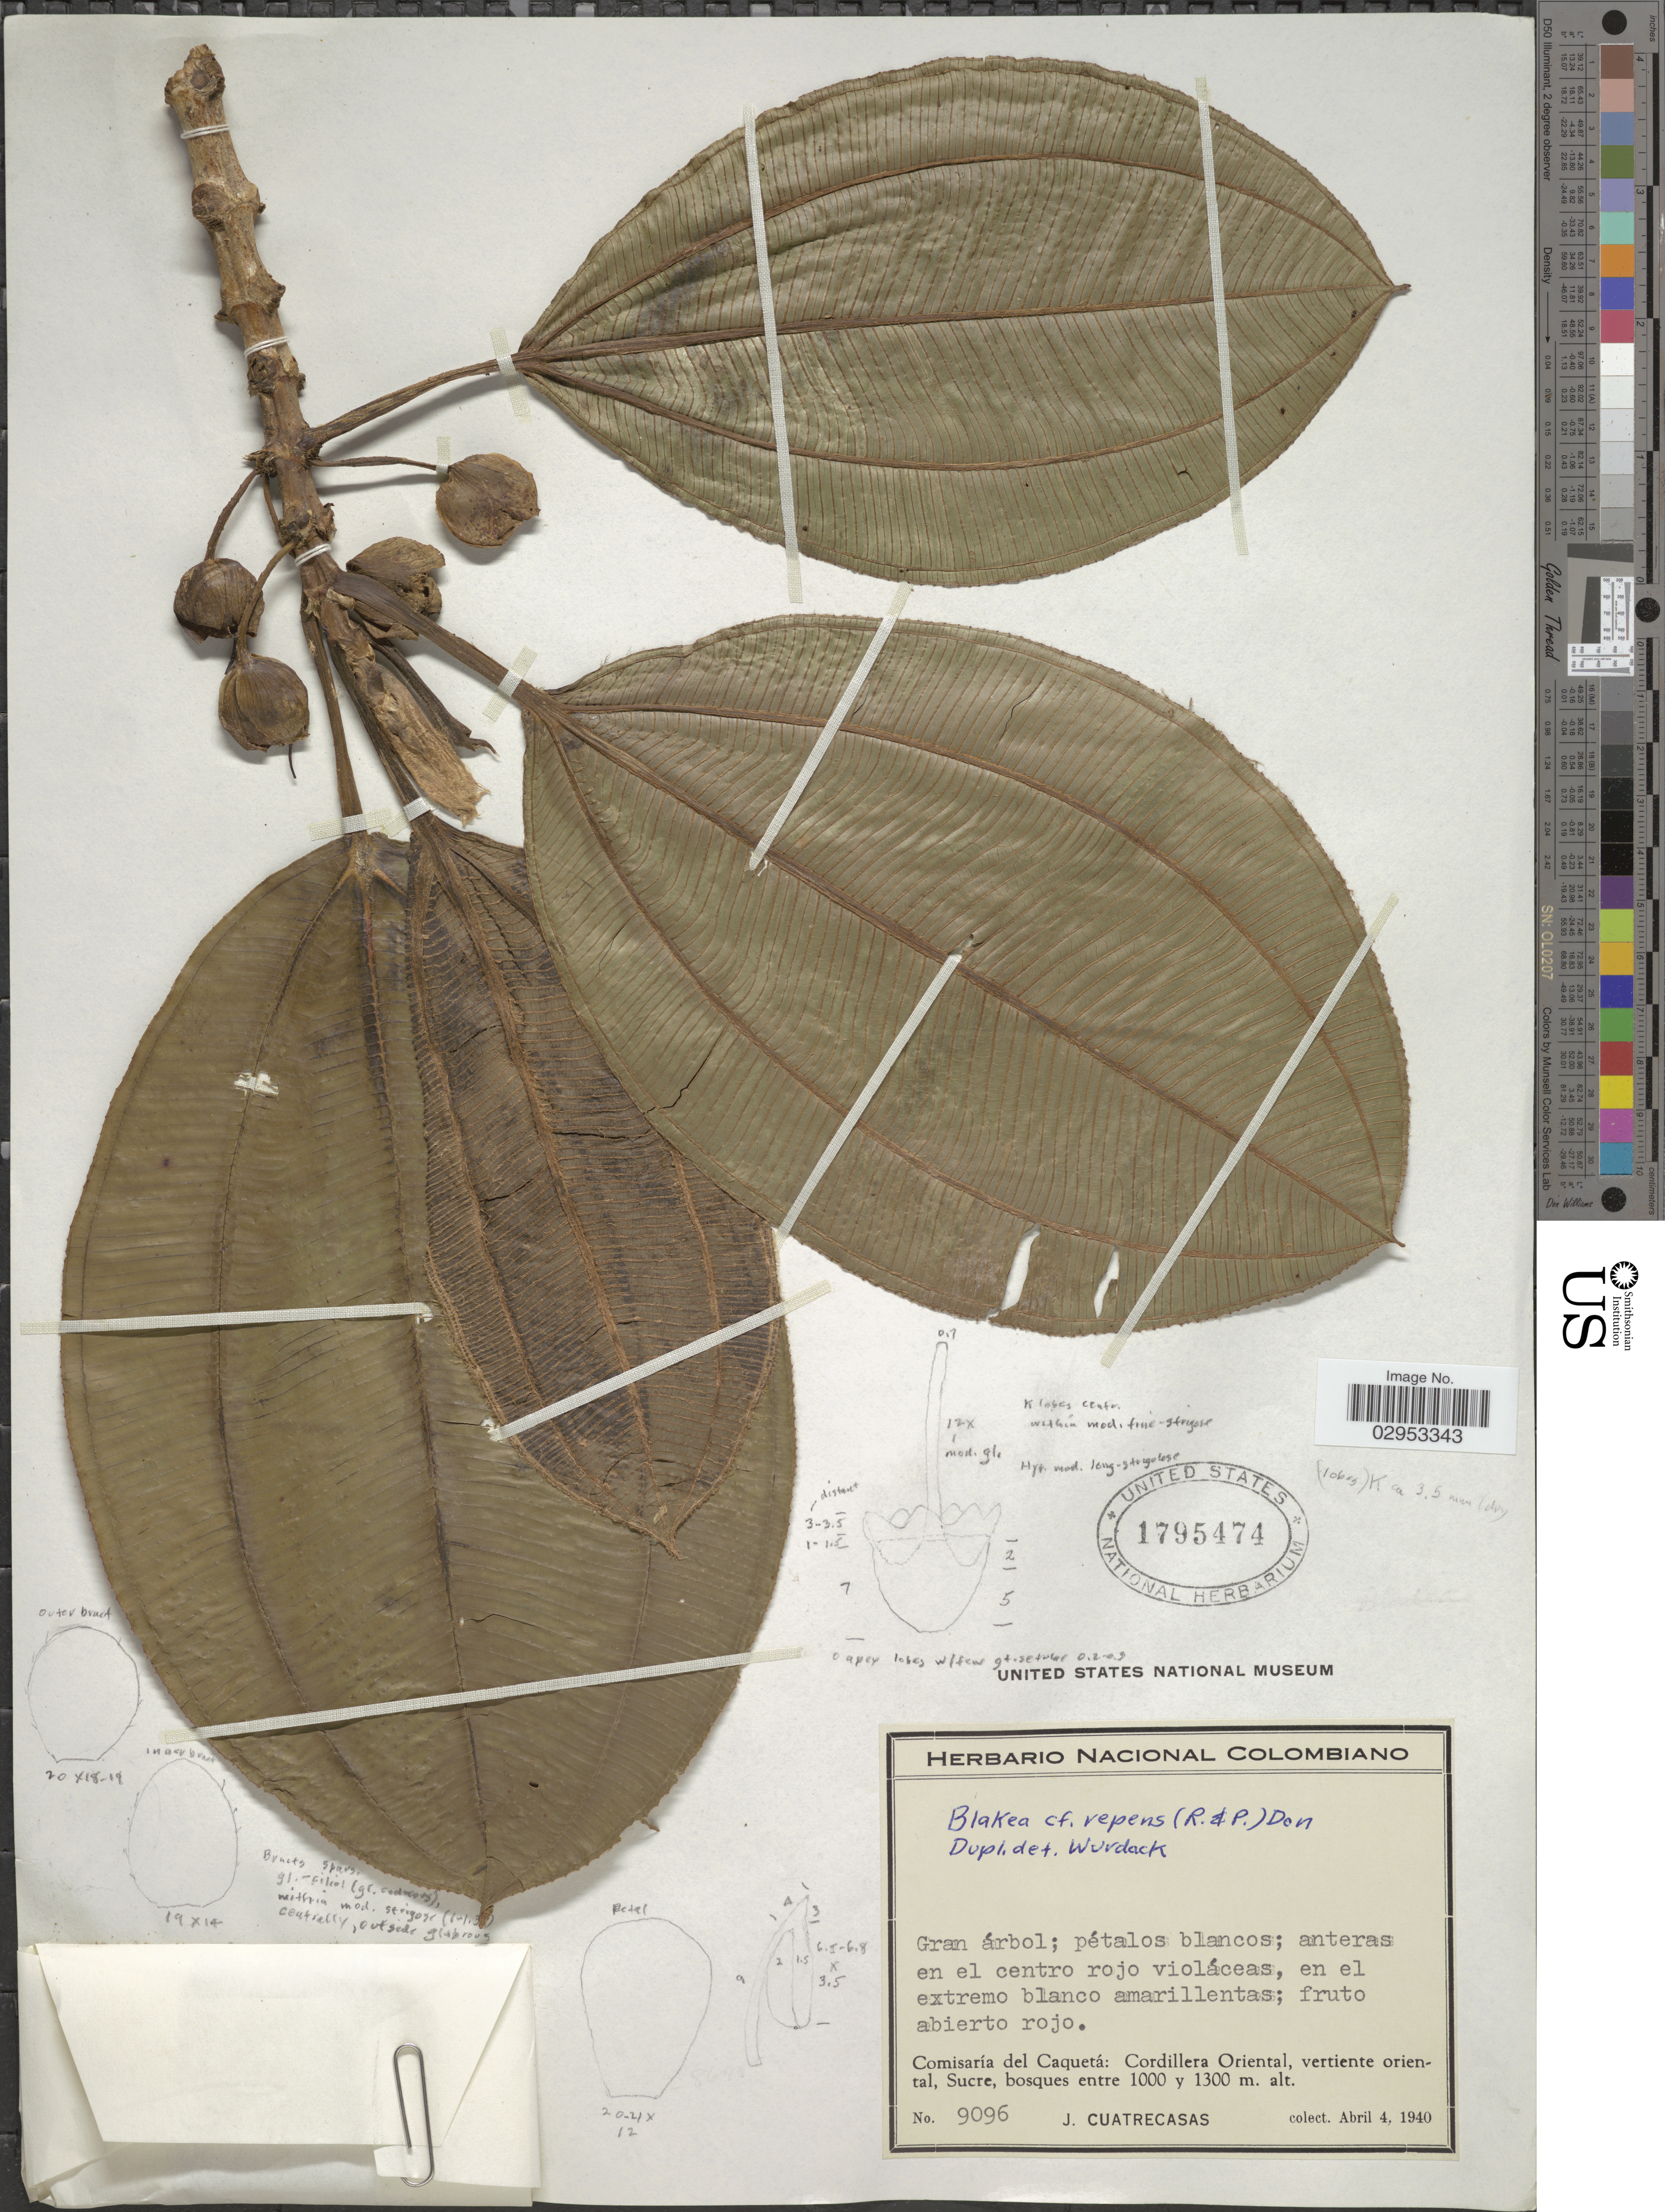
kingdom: Plantae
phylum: Tracheophyta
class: Magnoliopsida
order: Myrtales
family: Melastomataceae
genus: Blakea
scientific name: Blakea repens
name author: (Ruiz & Pav.) D. Don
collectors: J. Cuatrecasas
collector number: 9096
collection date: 1940-04-04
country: Colombia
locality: Comisaría del Caquetá: Cordillera Oriental, vertiente oriental, Sucre.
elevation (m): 1000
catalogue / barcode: US 1795474